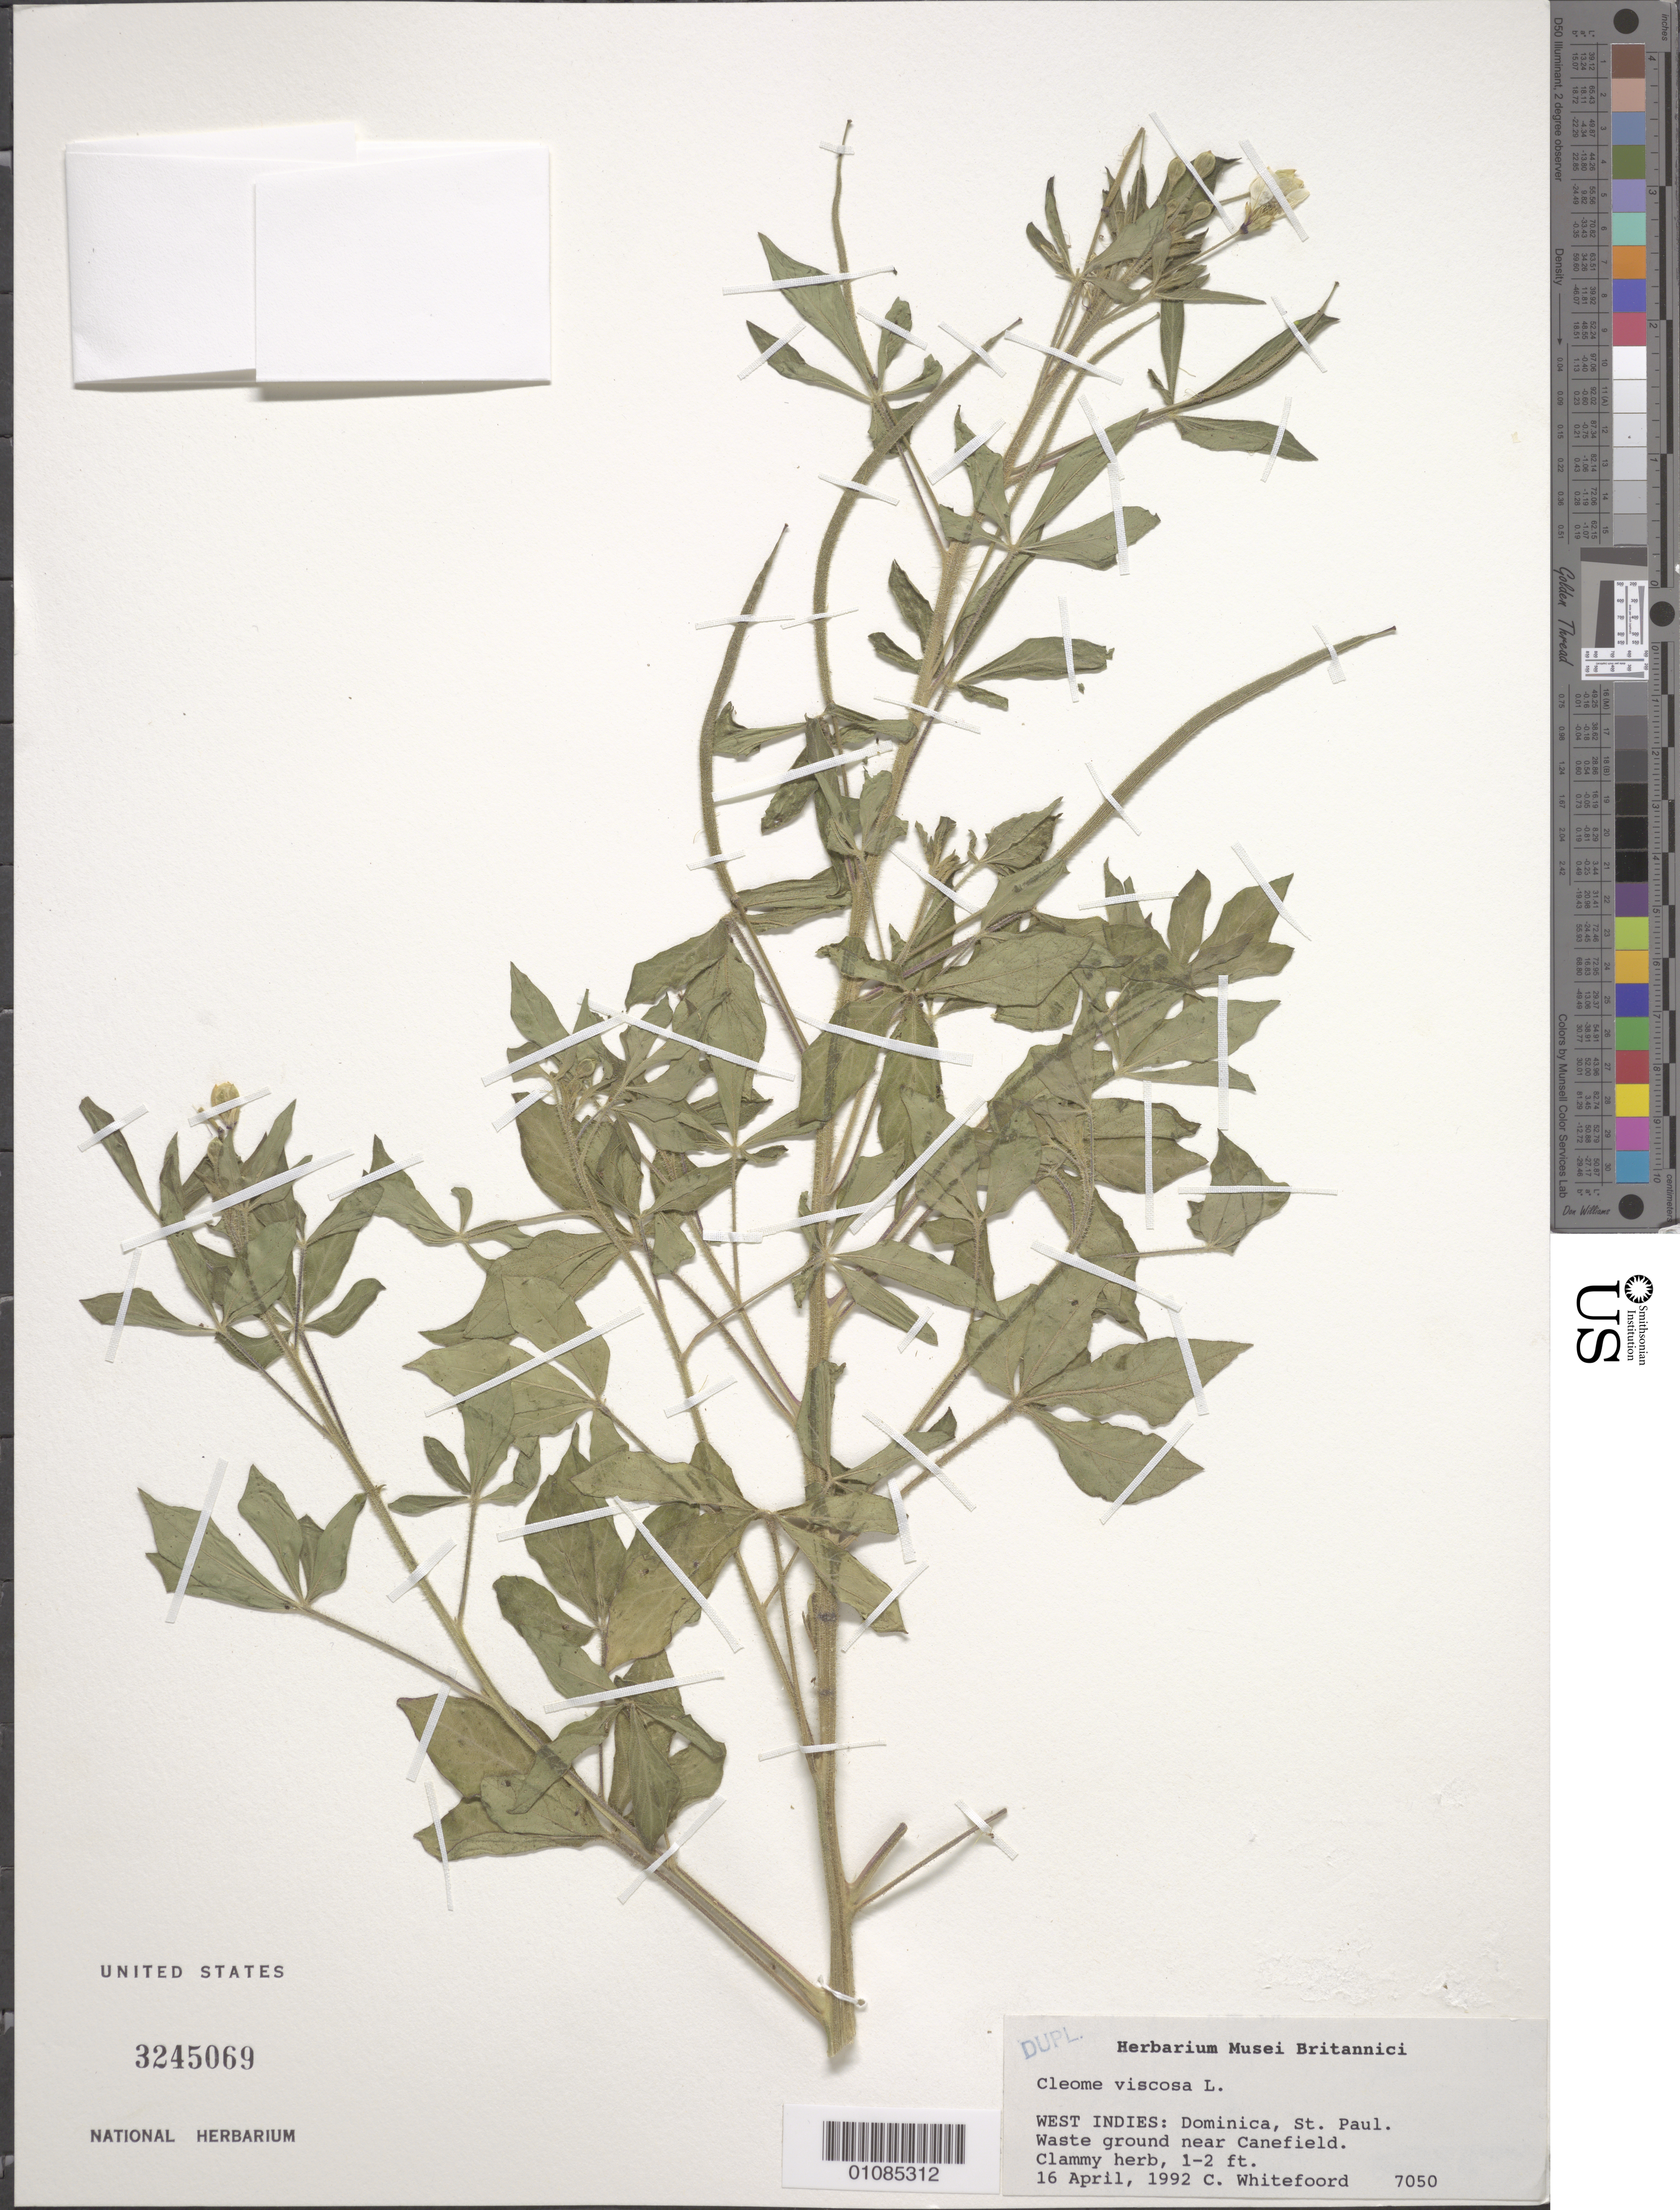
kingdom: Plantae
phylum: Tracheophyta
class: Magnoliopsida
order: Brassicales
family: Cleomaceae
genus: Arivela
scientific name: Arivela viscosa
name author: (L.) Raf.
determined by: Strong, M. T., (US), Smithsonian Institution - National Museum of Natural History (UNITED STATES)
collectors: C. Whitefoord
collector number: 7050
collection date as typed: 16 Apr 1992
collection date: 1992-04-16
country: Dominica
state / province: St. Paul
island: Dominica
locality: Waste ground near Canefield.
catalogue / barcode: US 3245069